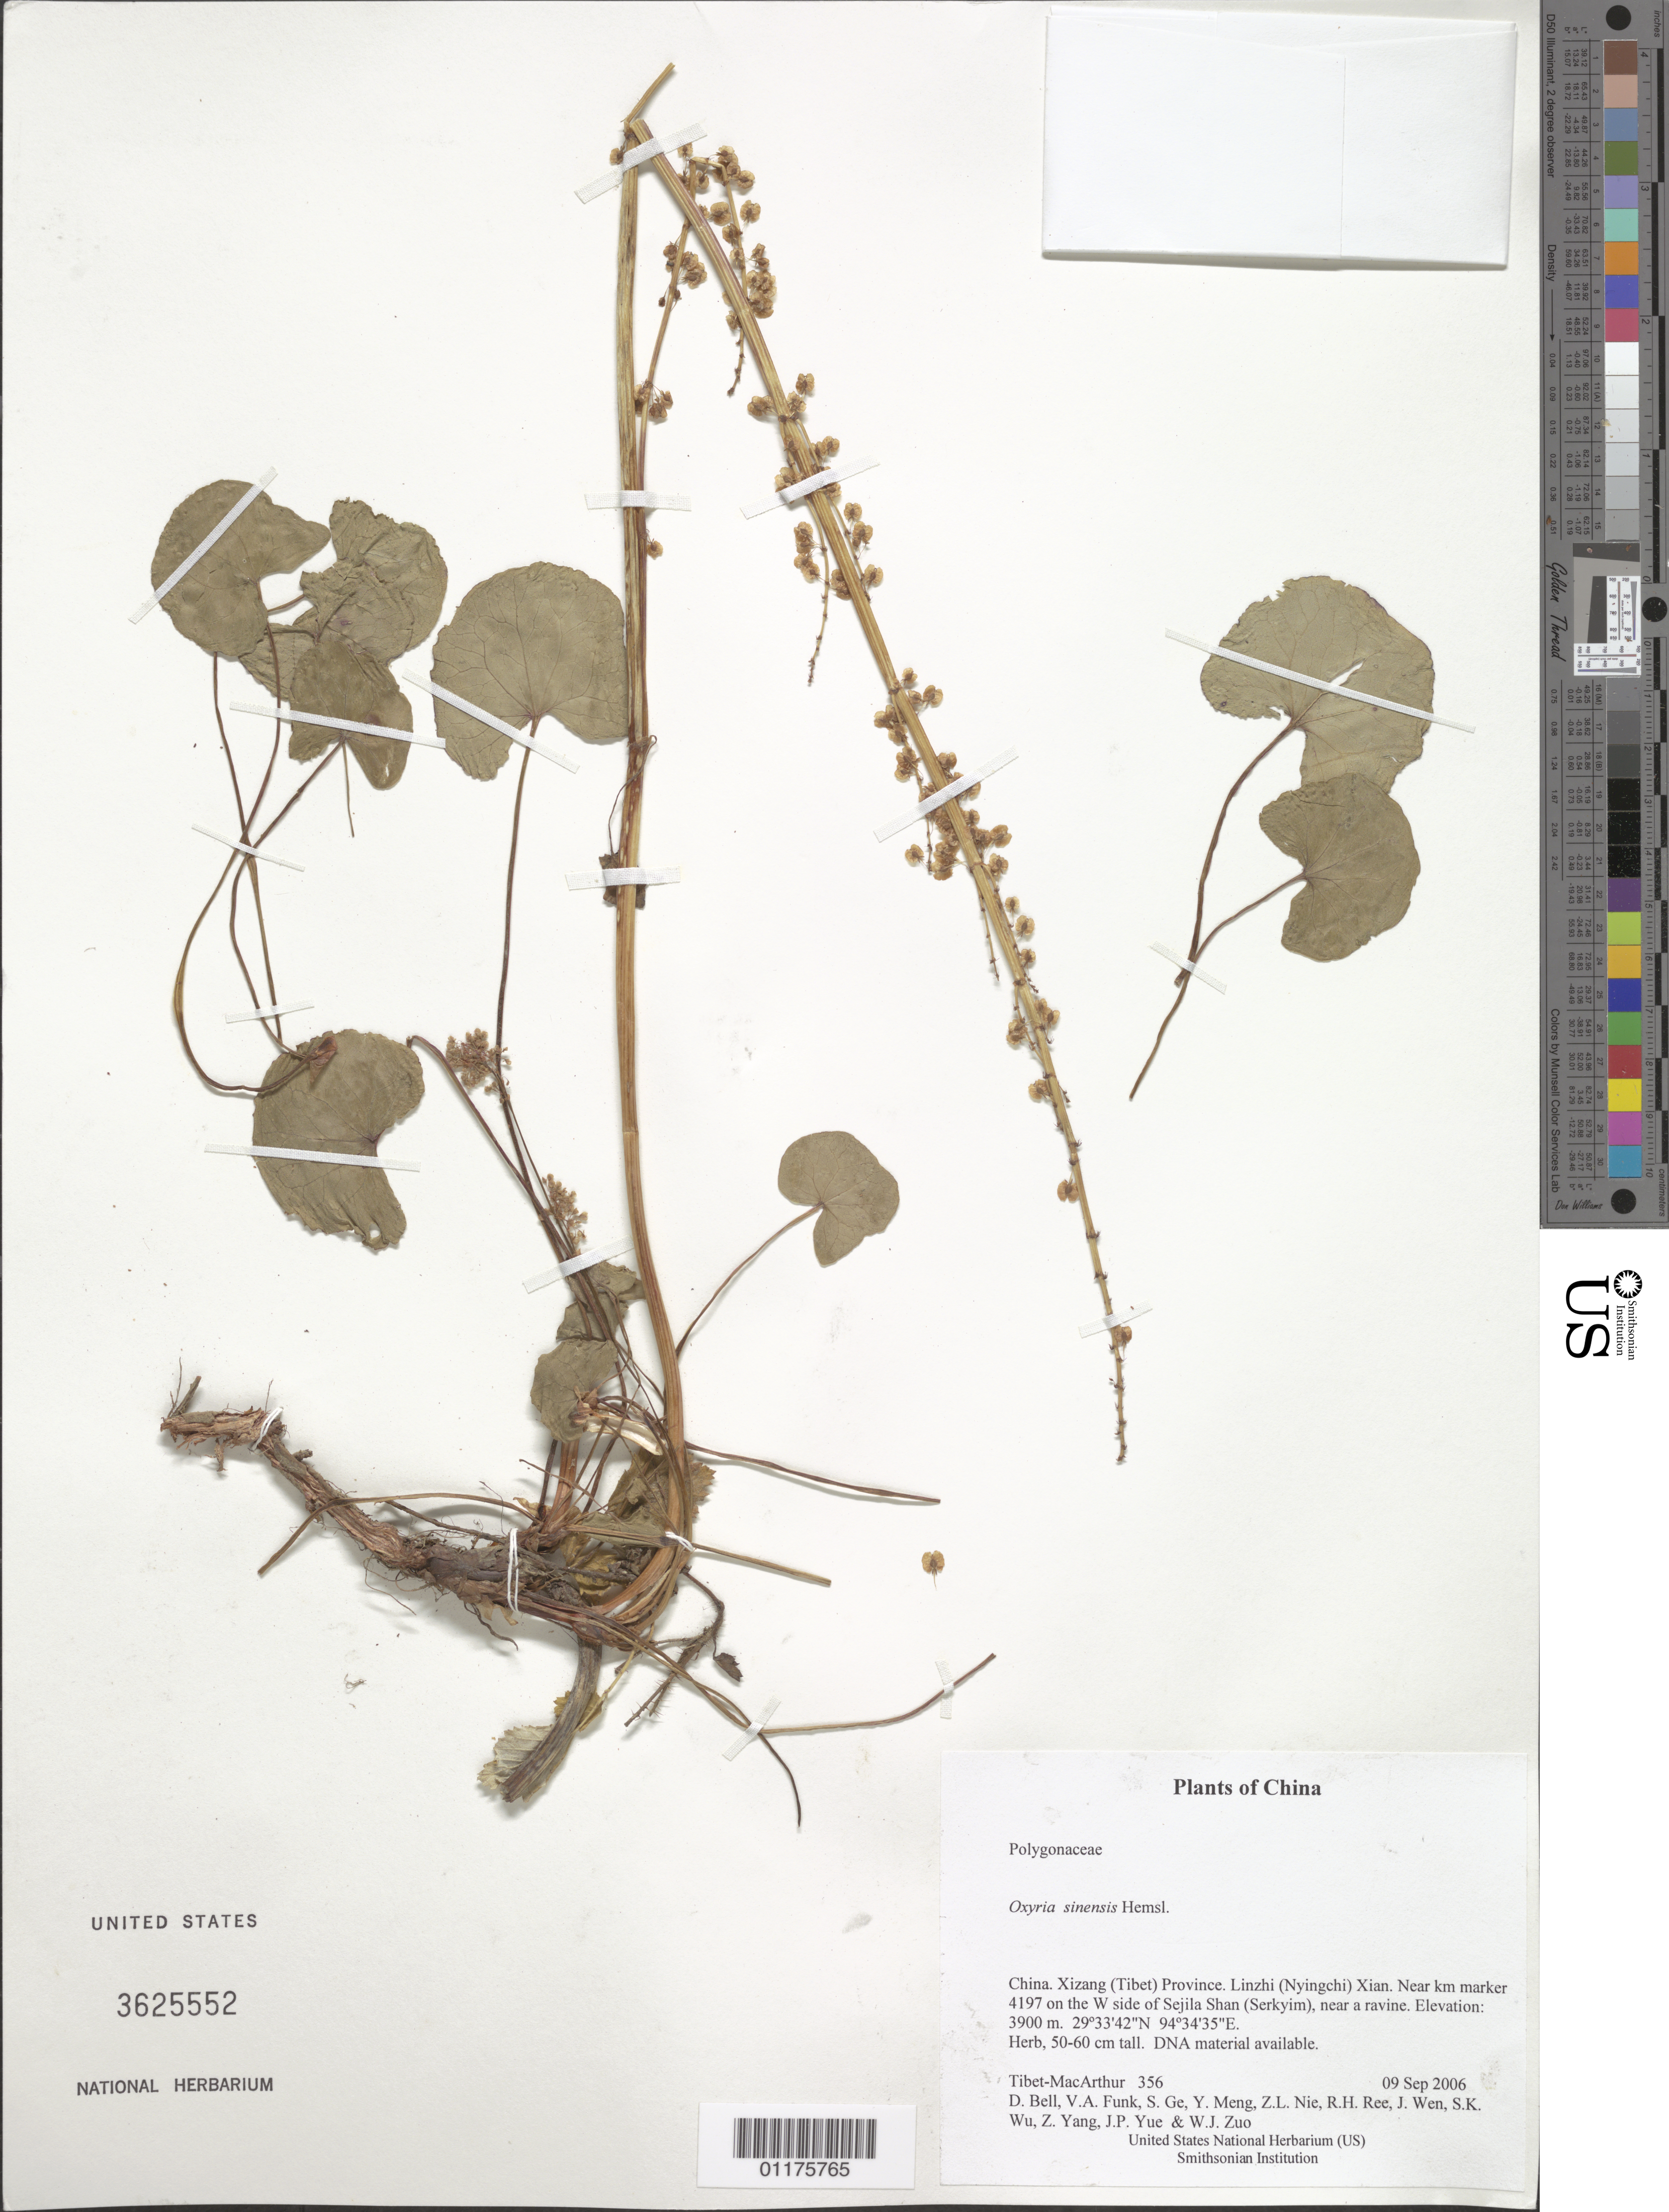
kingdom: Plantae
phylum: Tracheophyta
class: Magnoliopsida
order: Caryophyllales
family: Polygonaceae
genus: Oxyria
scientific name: Oxyria sinensis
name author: Hemsl.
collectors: Tibet-MacArthur, D. A. Bell, V. Funk, S. Ge, Y. Meng, Z. Nie, R. Ree, J. Wen, S. K. Wu, Z. Yang, J. Yue & W. Zuo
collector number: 356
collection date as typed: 09 Sep 2006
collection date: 2006-09-09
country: China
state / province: Xizang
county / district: Linzhi (Nyingchi) Xian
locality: Near km marker 4197 on the W side of Sejila Shan (Serkyim), near a ravine.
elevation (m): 3900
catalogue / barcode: US 3625552